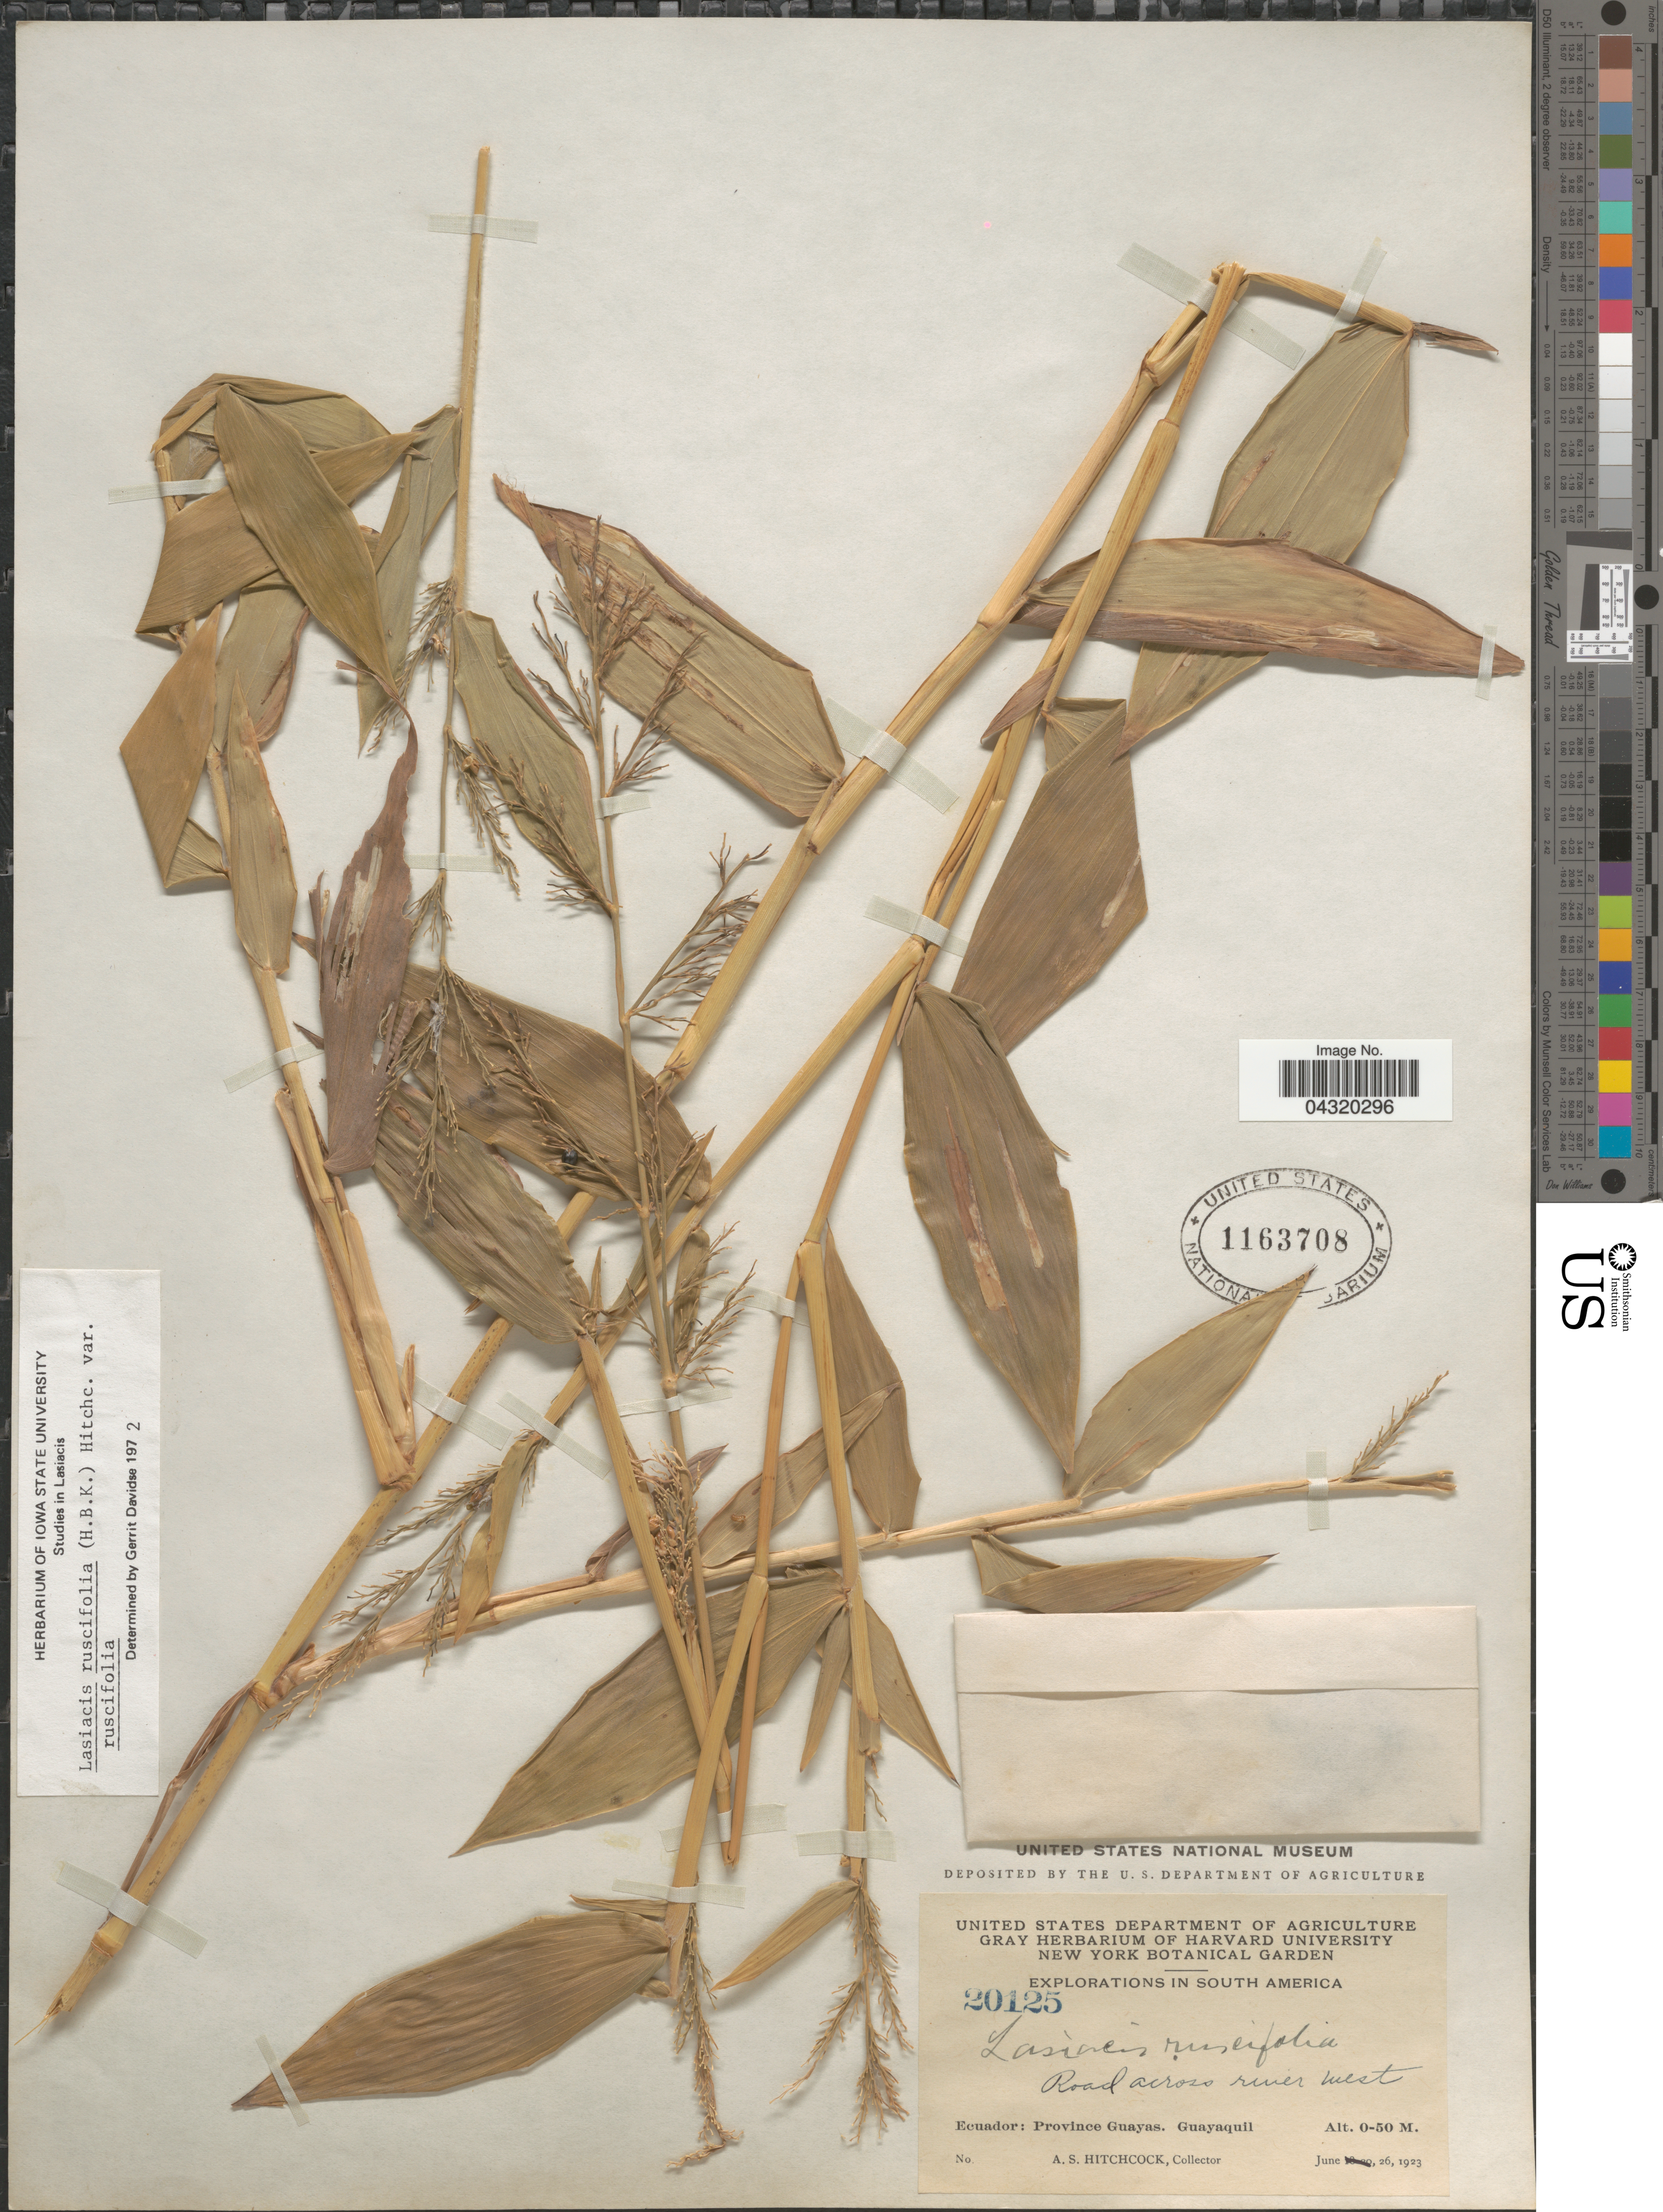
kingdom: Plantae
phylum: Tracheophyta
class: Liliopsida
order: Poales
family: Poaceae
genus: Lasiacis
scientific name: Lasiacis ruscifolia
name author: (Kunth) Hitchc.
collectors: A. S. Hitchcock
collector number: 20125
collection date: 1923-06-26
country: Ecuador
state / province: Guayas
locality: Explorations in South America. Road across river west. Guayaquil.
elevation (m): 0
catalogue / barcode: US 1163708